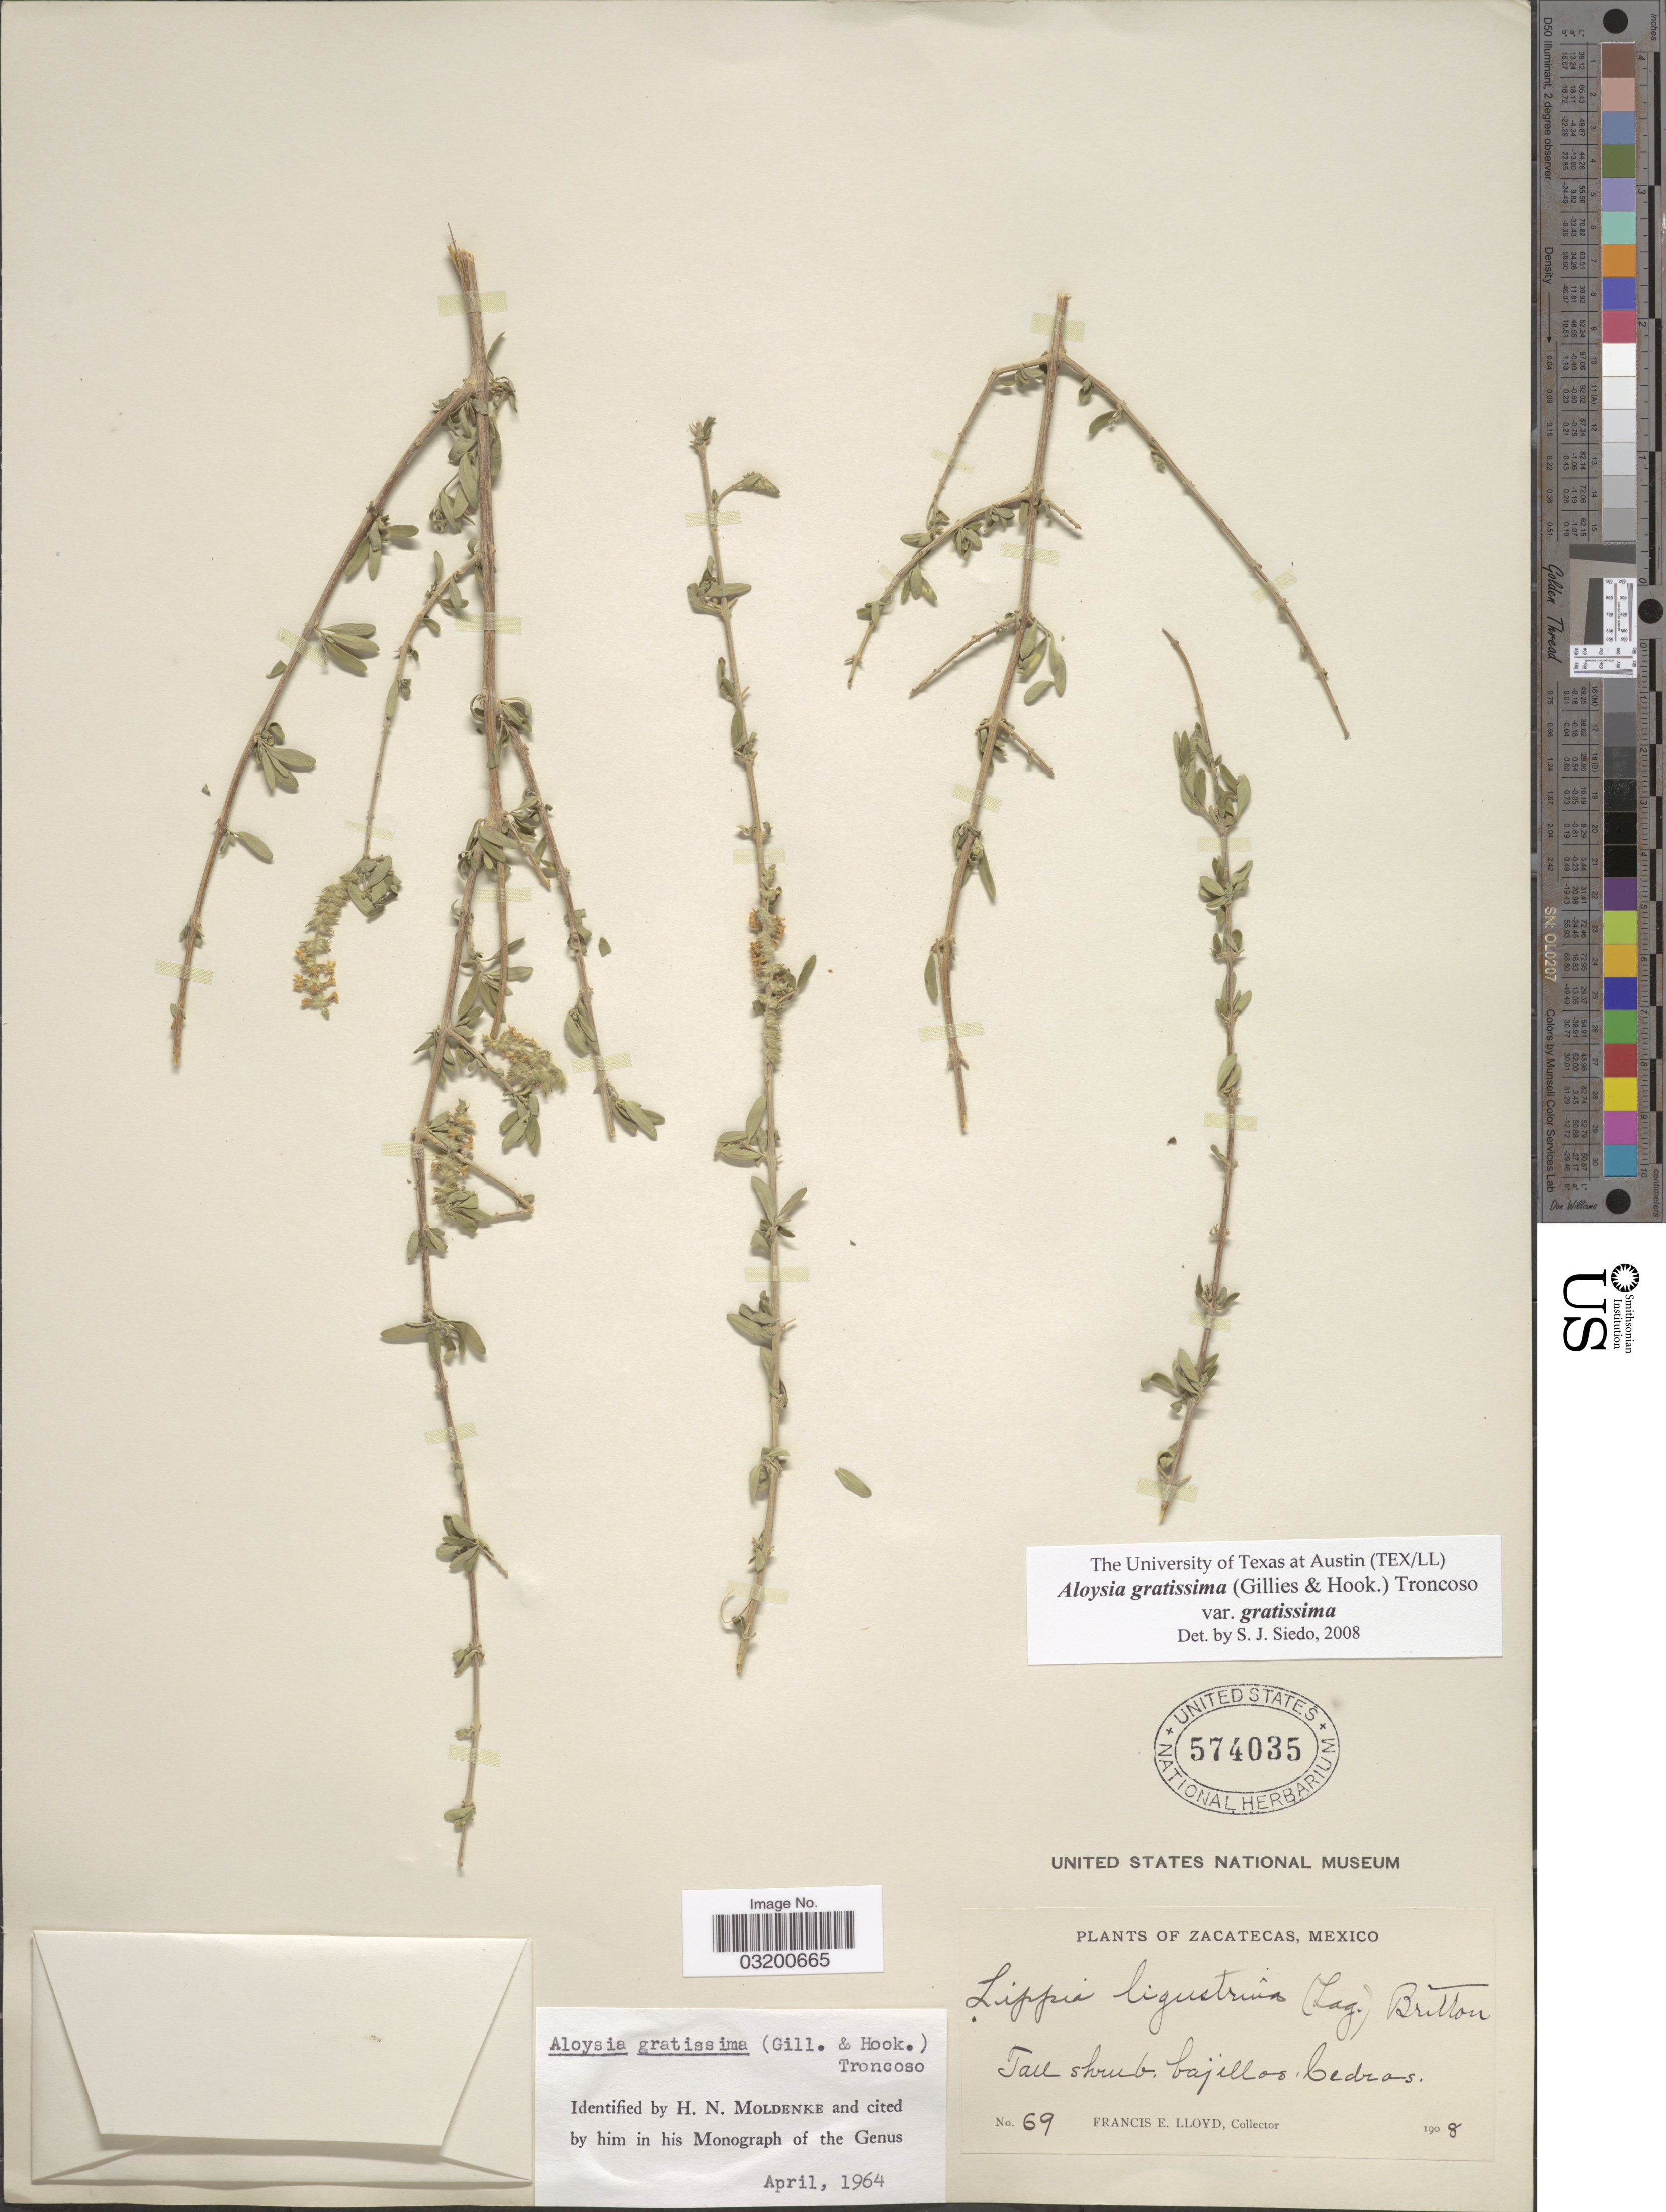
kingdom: Plantae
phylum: Tracheophyta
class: Magnoliopsida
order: Lamiales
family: Verbenaceae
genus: Aloysia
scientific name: Aloysia gratissima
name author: (Gillies & Hook.) Tronc.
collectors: Lloyd, C. E.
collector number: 69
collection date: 1908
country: Mexico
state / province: Zacatecas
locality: Bajillos, Cedras.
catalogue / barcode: US 574035